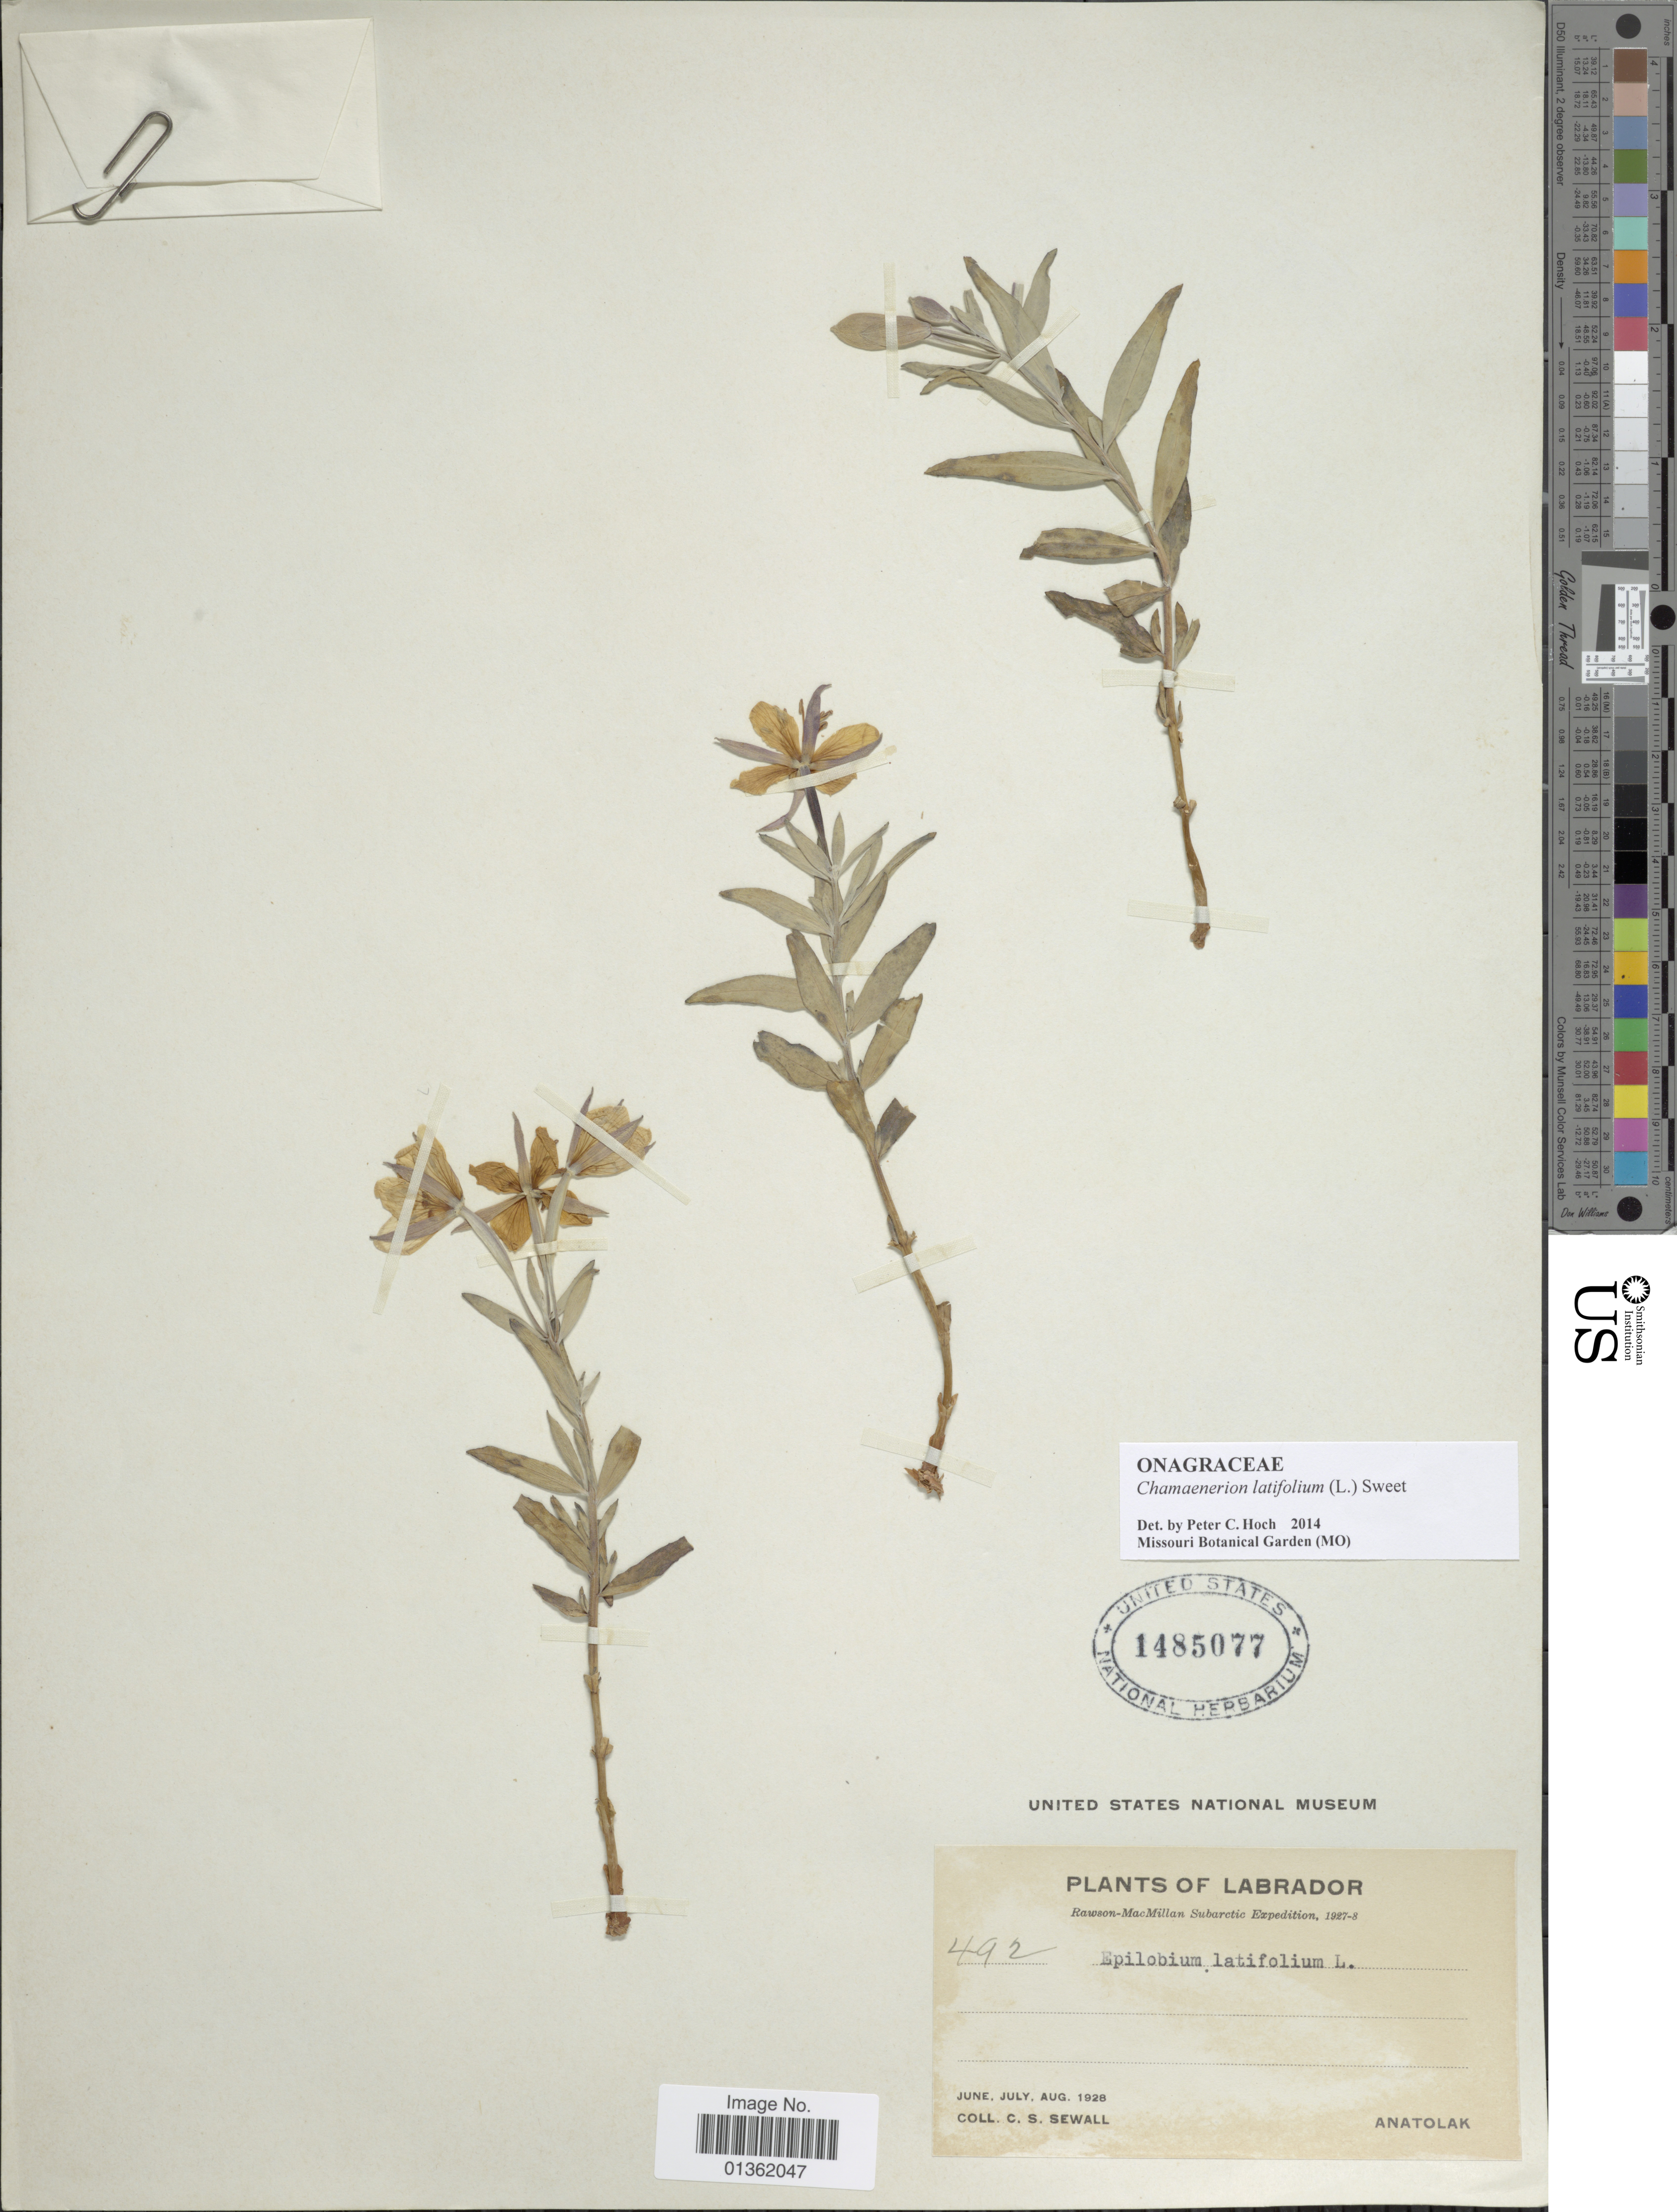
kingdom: Plantae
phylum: Tracheophyta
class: Magnoliopsida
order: Myrtales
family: Onagraceae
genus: Chamaenerion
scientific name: Chamaenerion latifolium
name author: (L.) Th. Fr. & Lange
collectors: C. Sewall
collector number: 492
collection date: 1928-06/1928-08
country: Canada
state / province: Newfoundland and Labrador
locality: Labrador. Anatolak.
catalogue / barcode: US 1485077